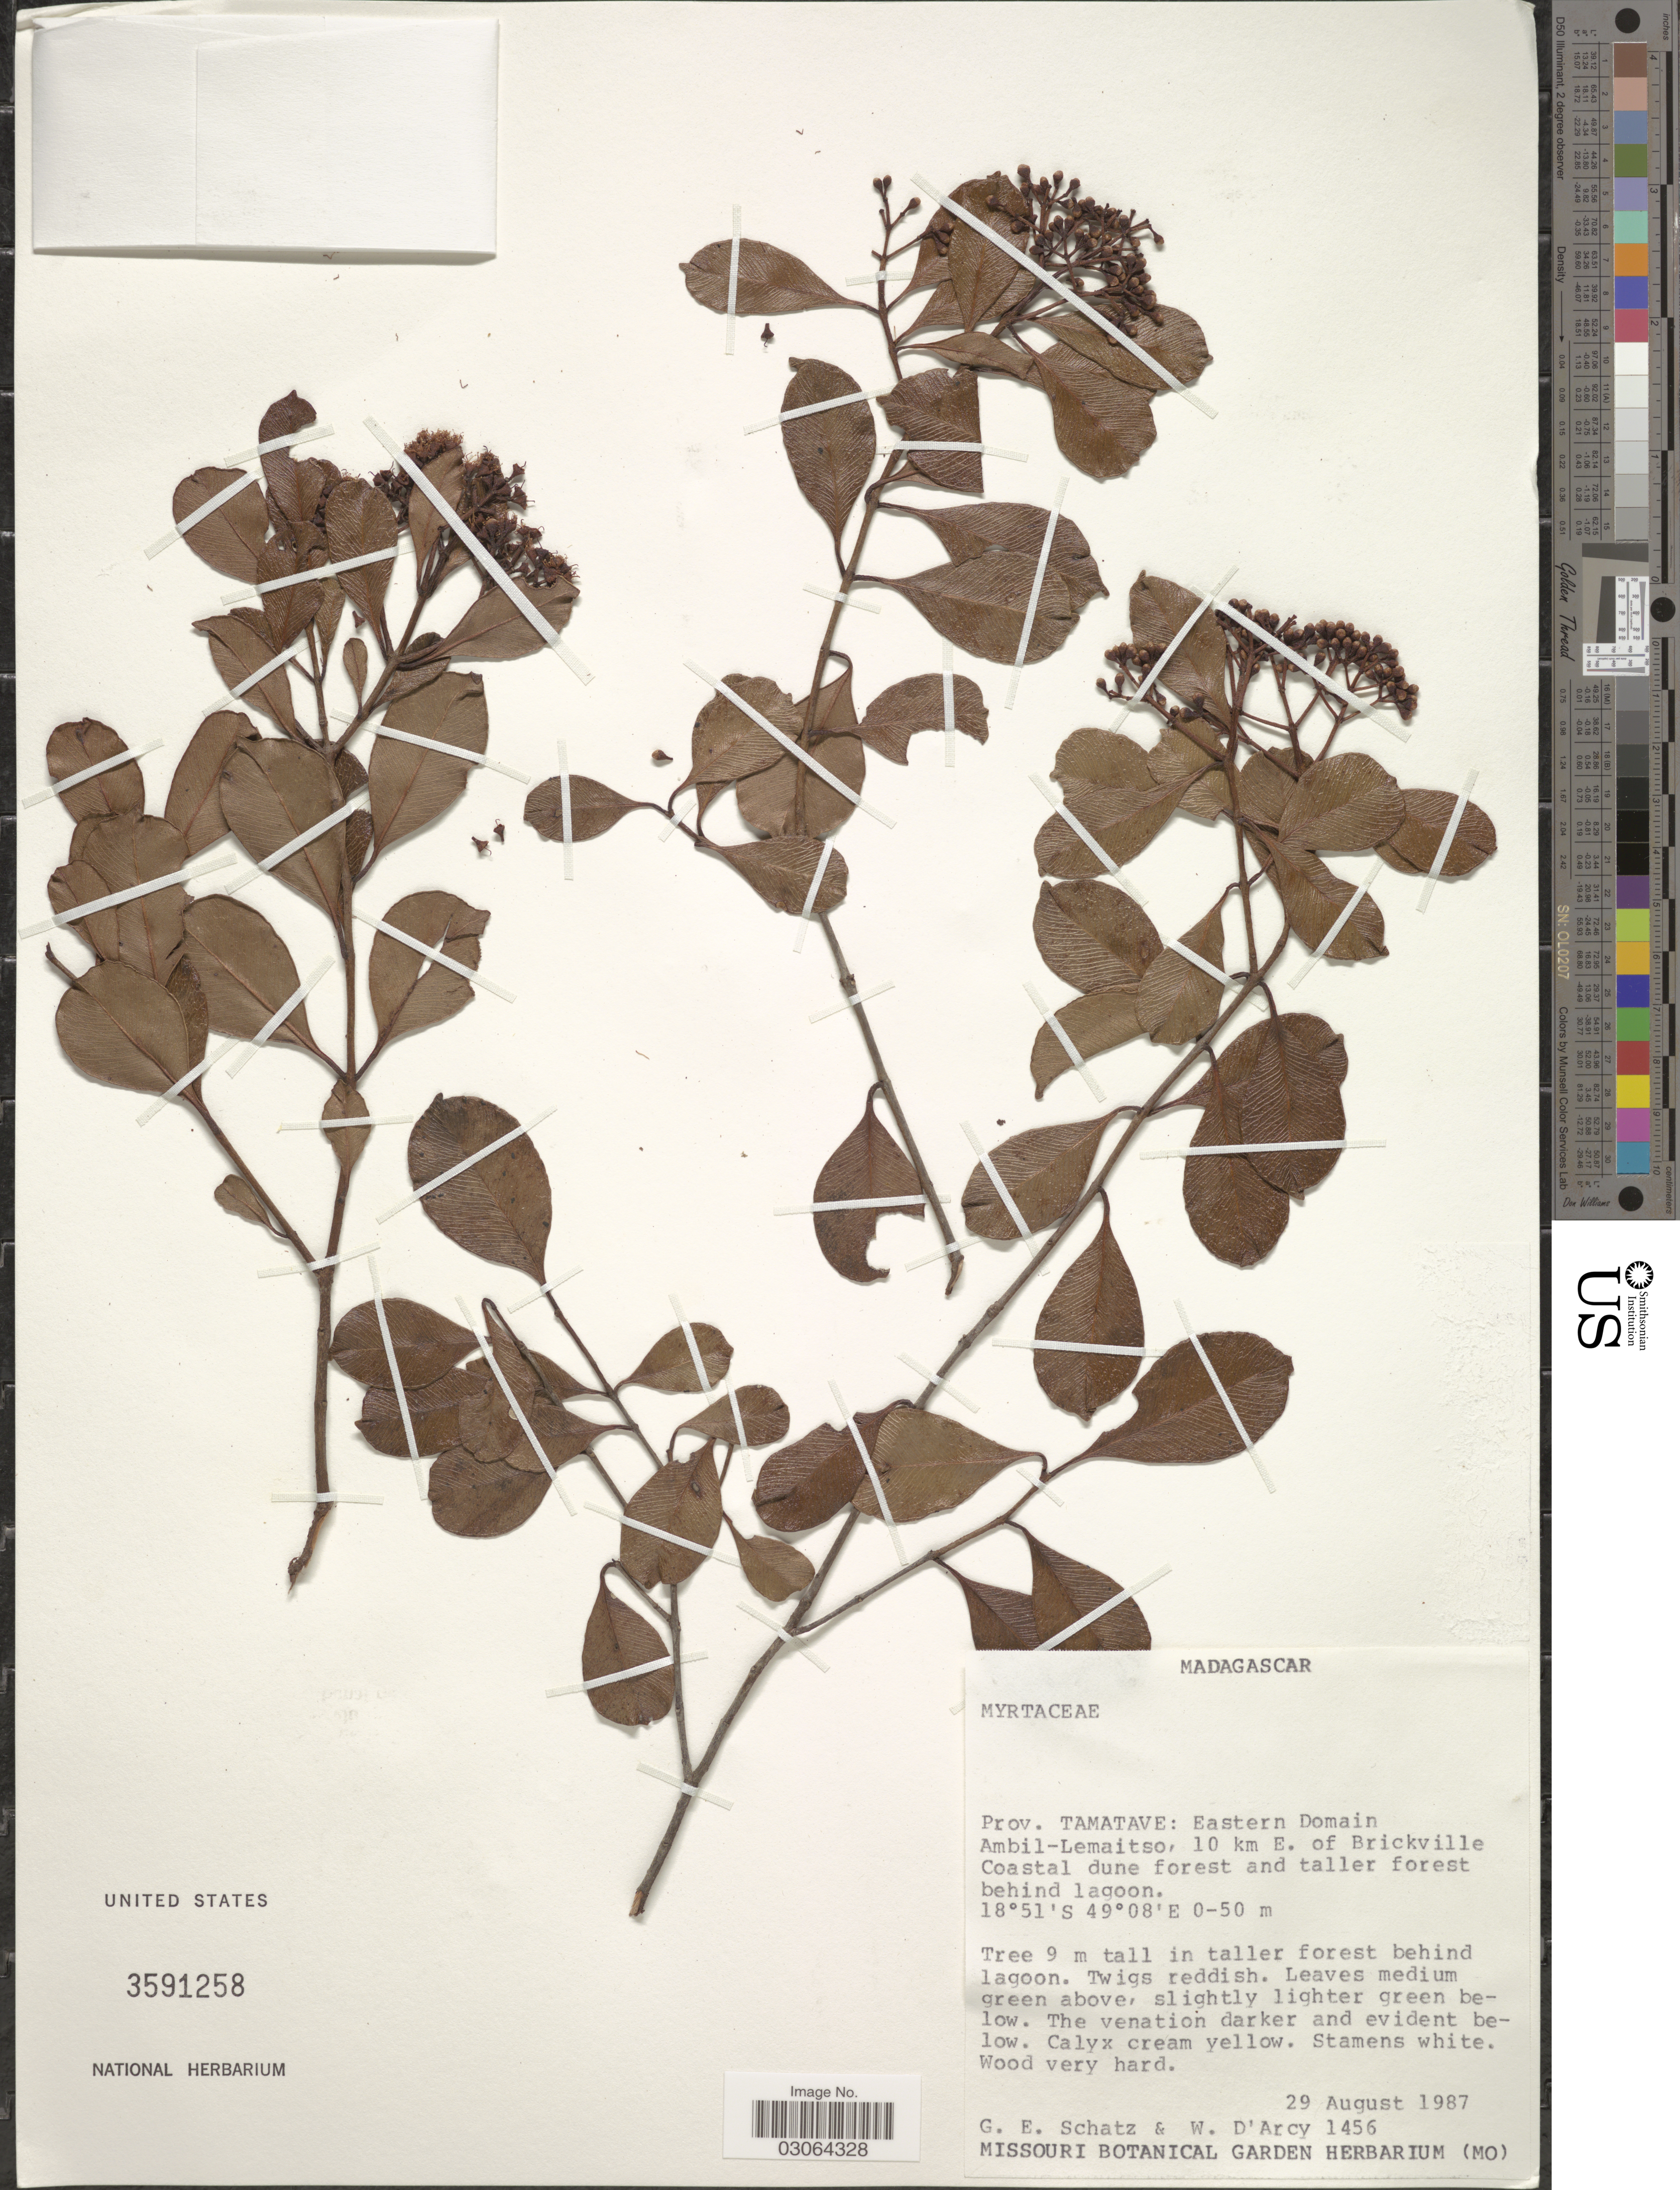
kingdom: Plantae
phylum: Tracheophyta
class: Magnoliopsida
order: Myrtales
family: Myrtaceae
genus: Syzygium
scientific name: Syzygium emirnense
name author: (Baker) Labat & G.E. Schatz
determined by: Labat, J.-N.; Schatz, George E.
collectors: G. Schatz & W. G. D'Arcy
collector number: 1456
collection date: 1987-08-29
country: Madagascar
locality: Prov. Tamatave: Eastern Domain Ambil-Lemaitso, 10 km E. of Brickville Coastal dune forest and taller forest behind lagoon.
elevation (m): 0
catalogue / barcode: US 3591258